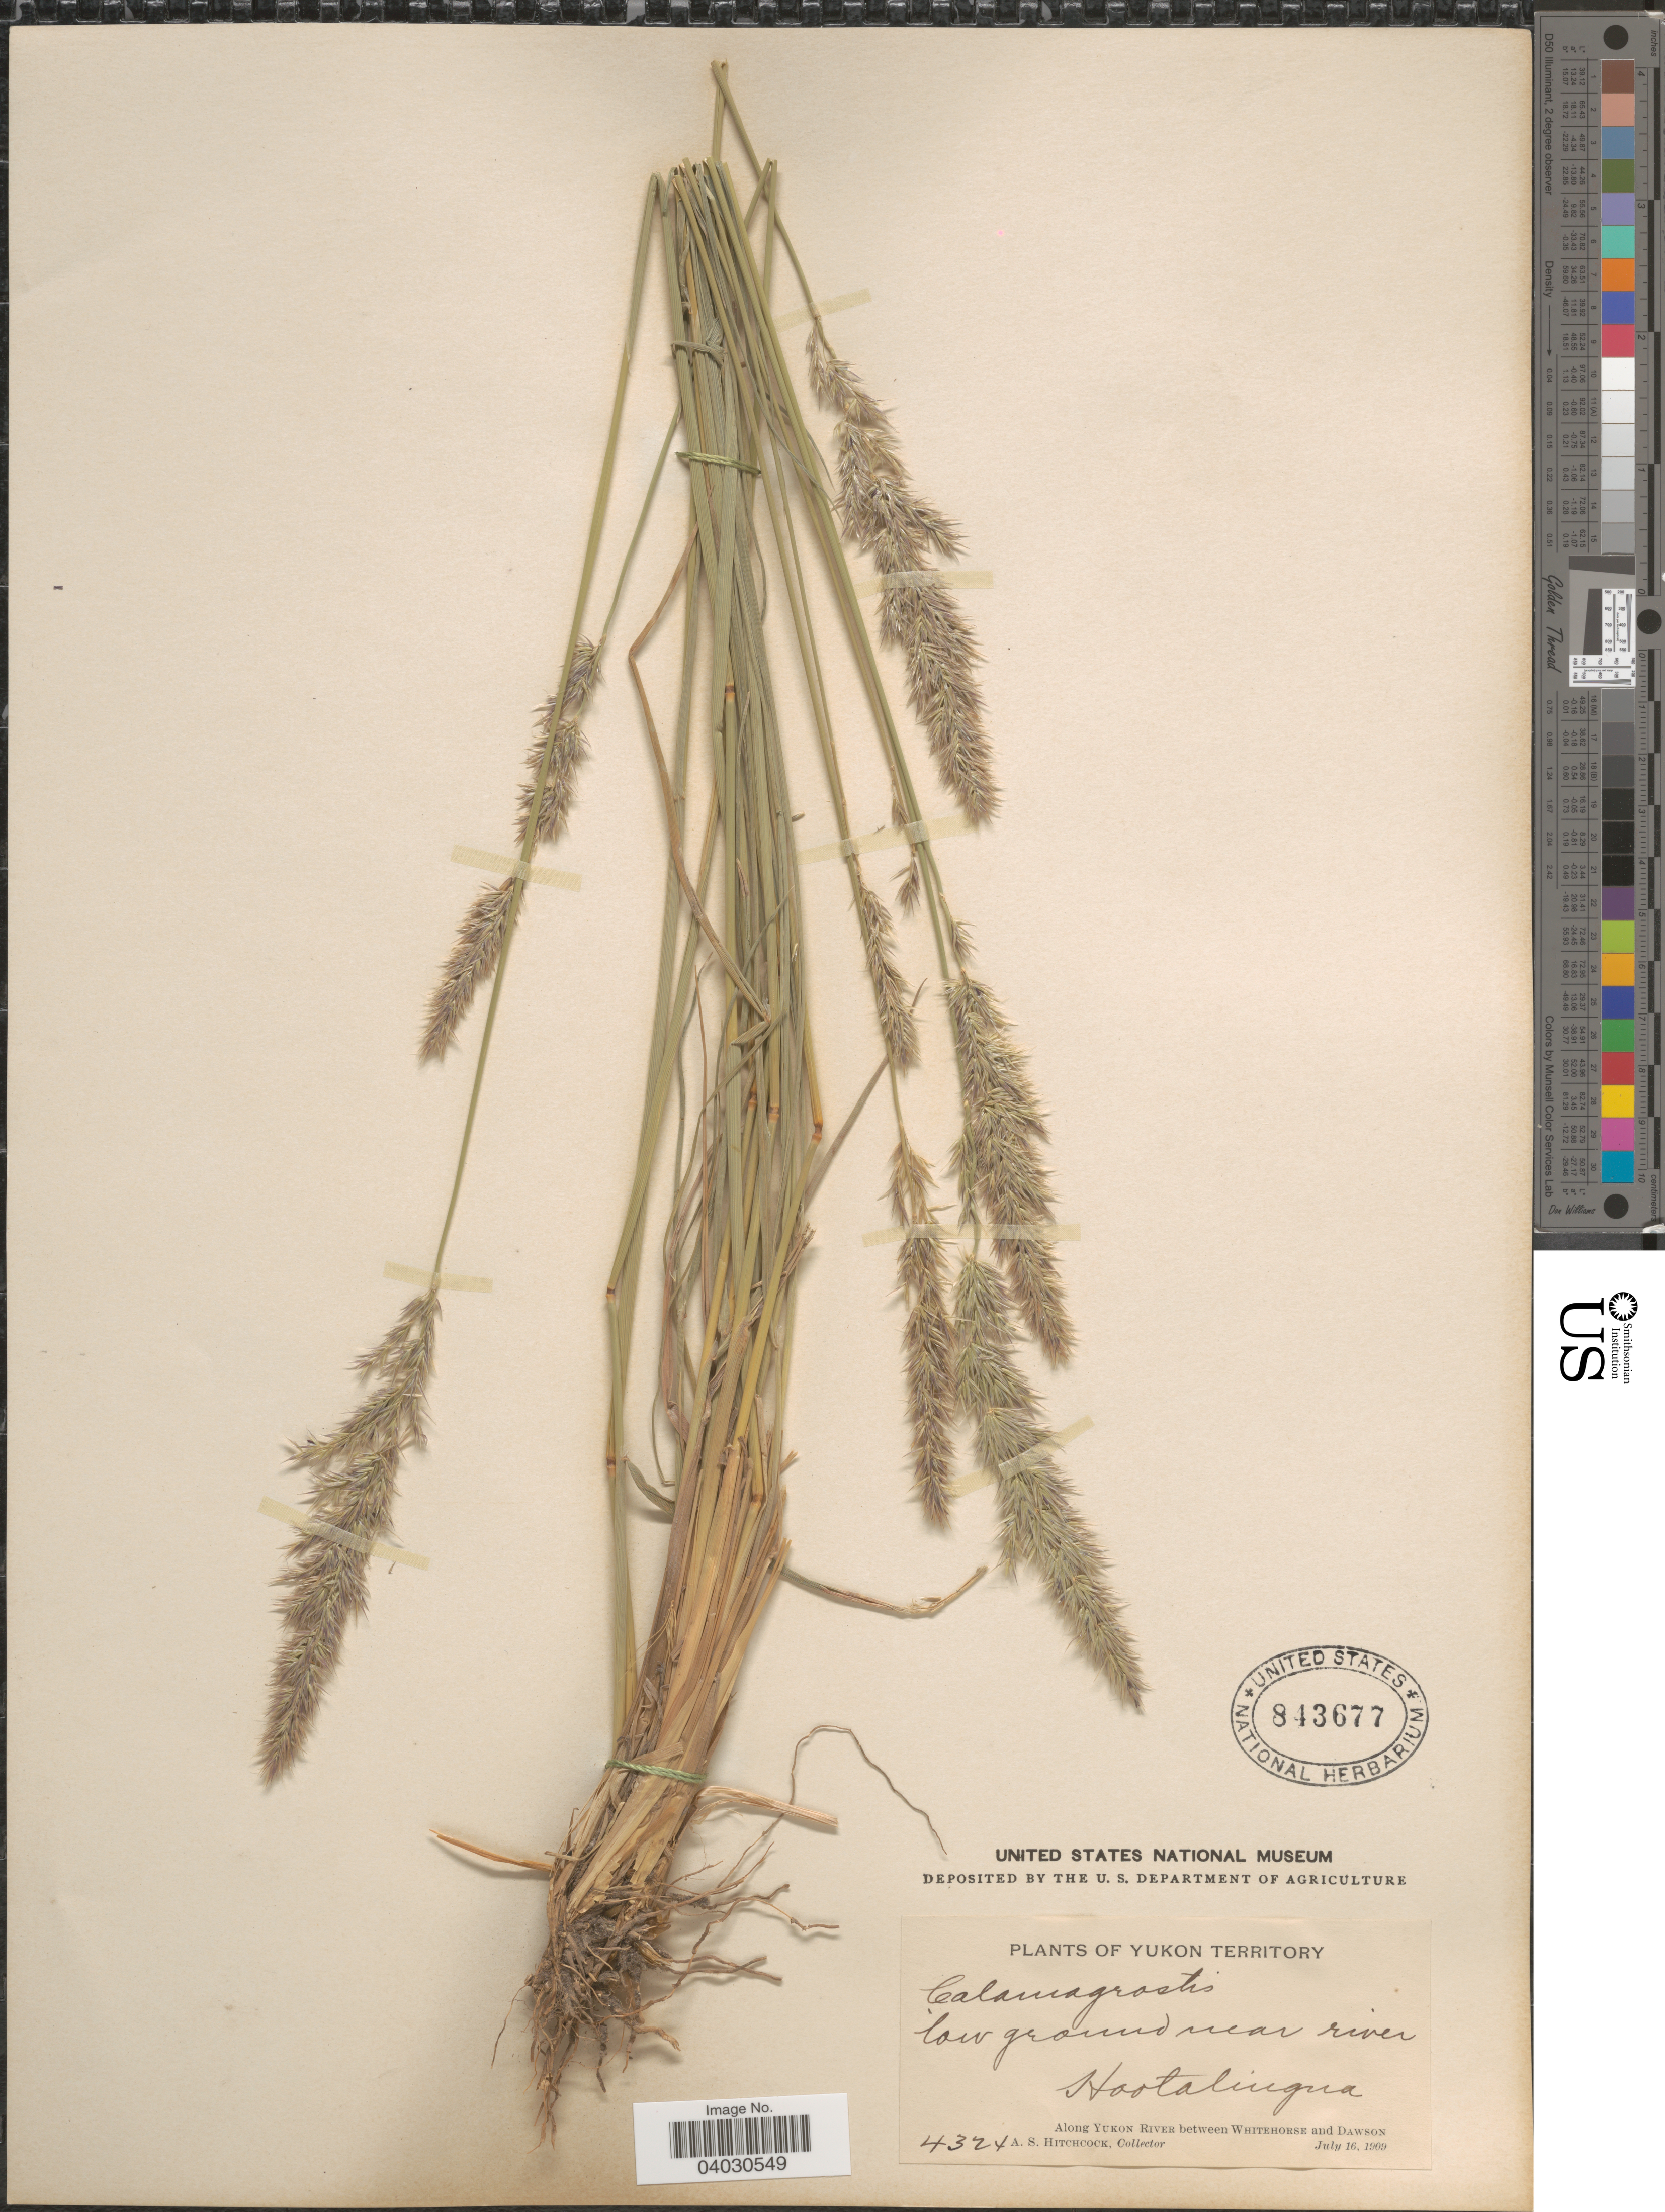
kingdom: Plantae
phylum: Tracheophyta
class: Liliopsida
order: Poales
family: Poaceae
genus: Calamagrostis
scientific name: Calamagrostis purpurascens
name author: R. Br.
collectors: A. S. Hitchcock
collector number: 4324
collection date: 1909-07-16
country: Canada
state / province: Yukon Territory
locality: Low ground near river, Hootalinqua. Along Yukon River between Whitehorse and Dawson.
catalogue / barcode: US 843677